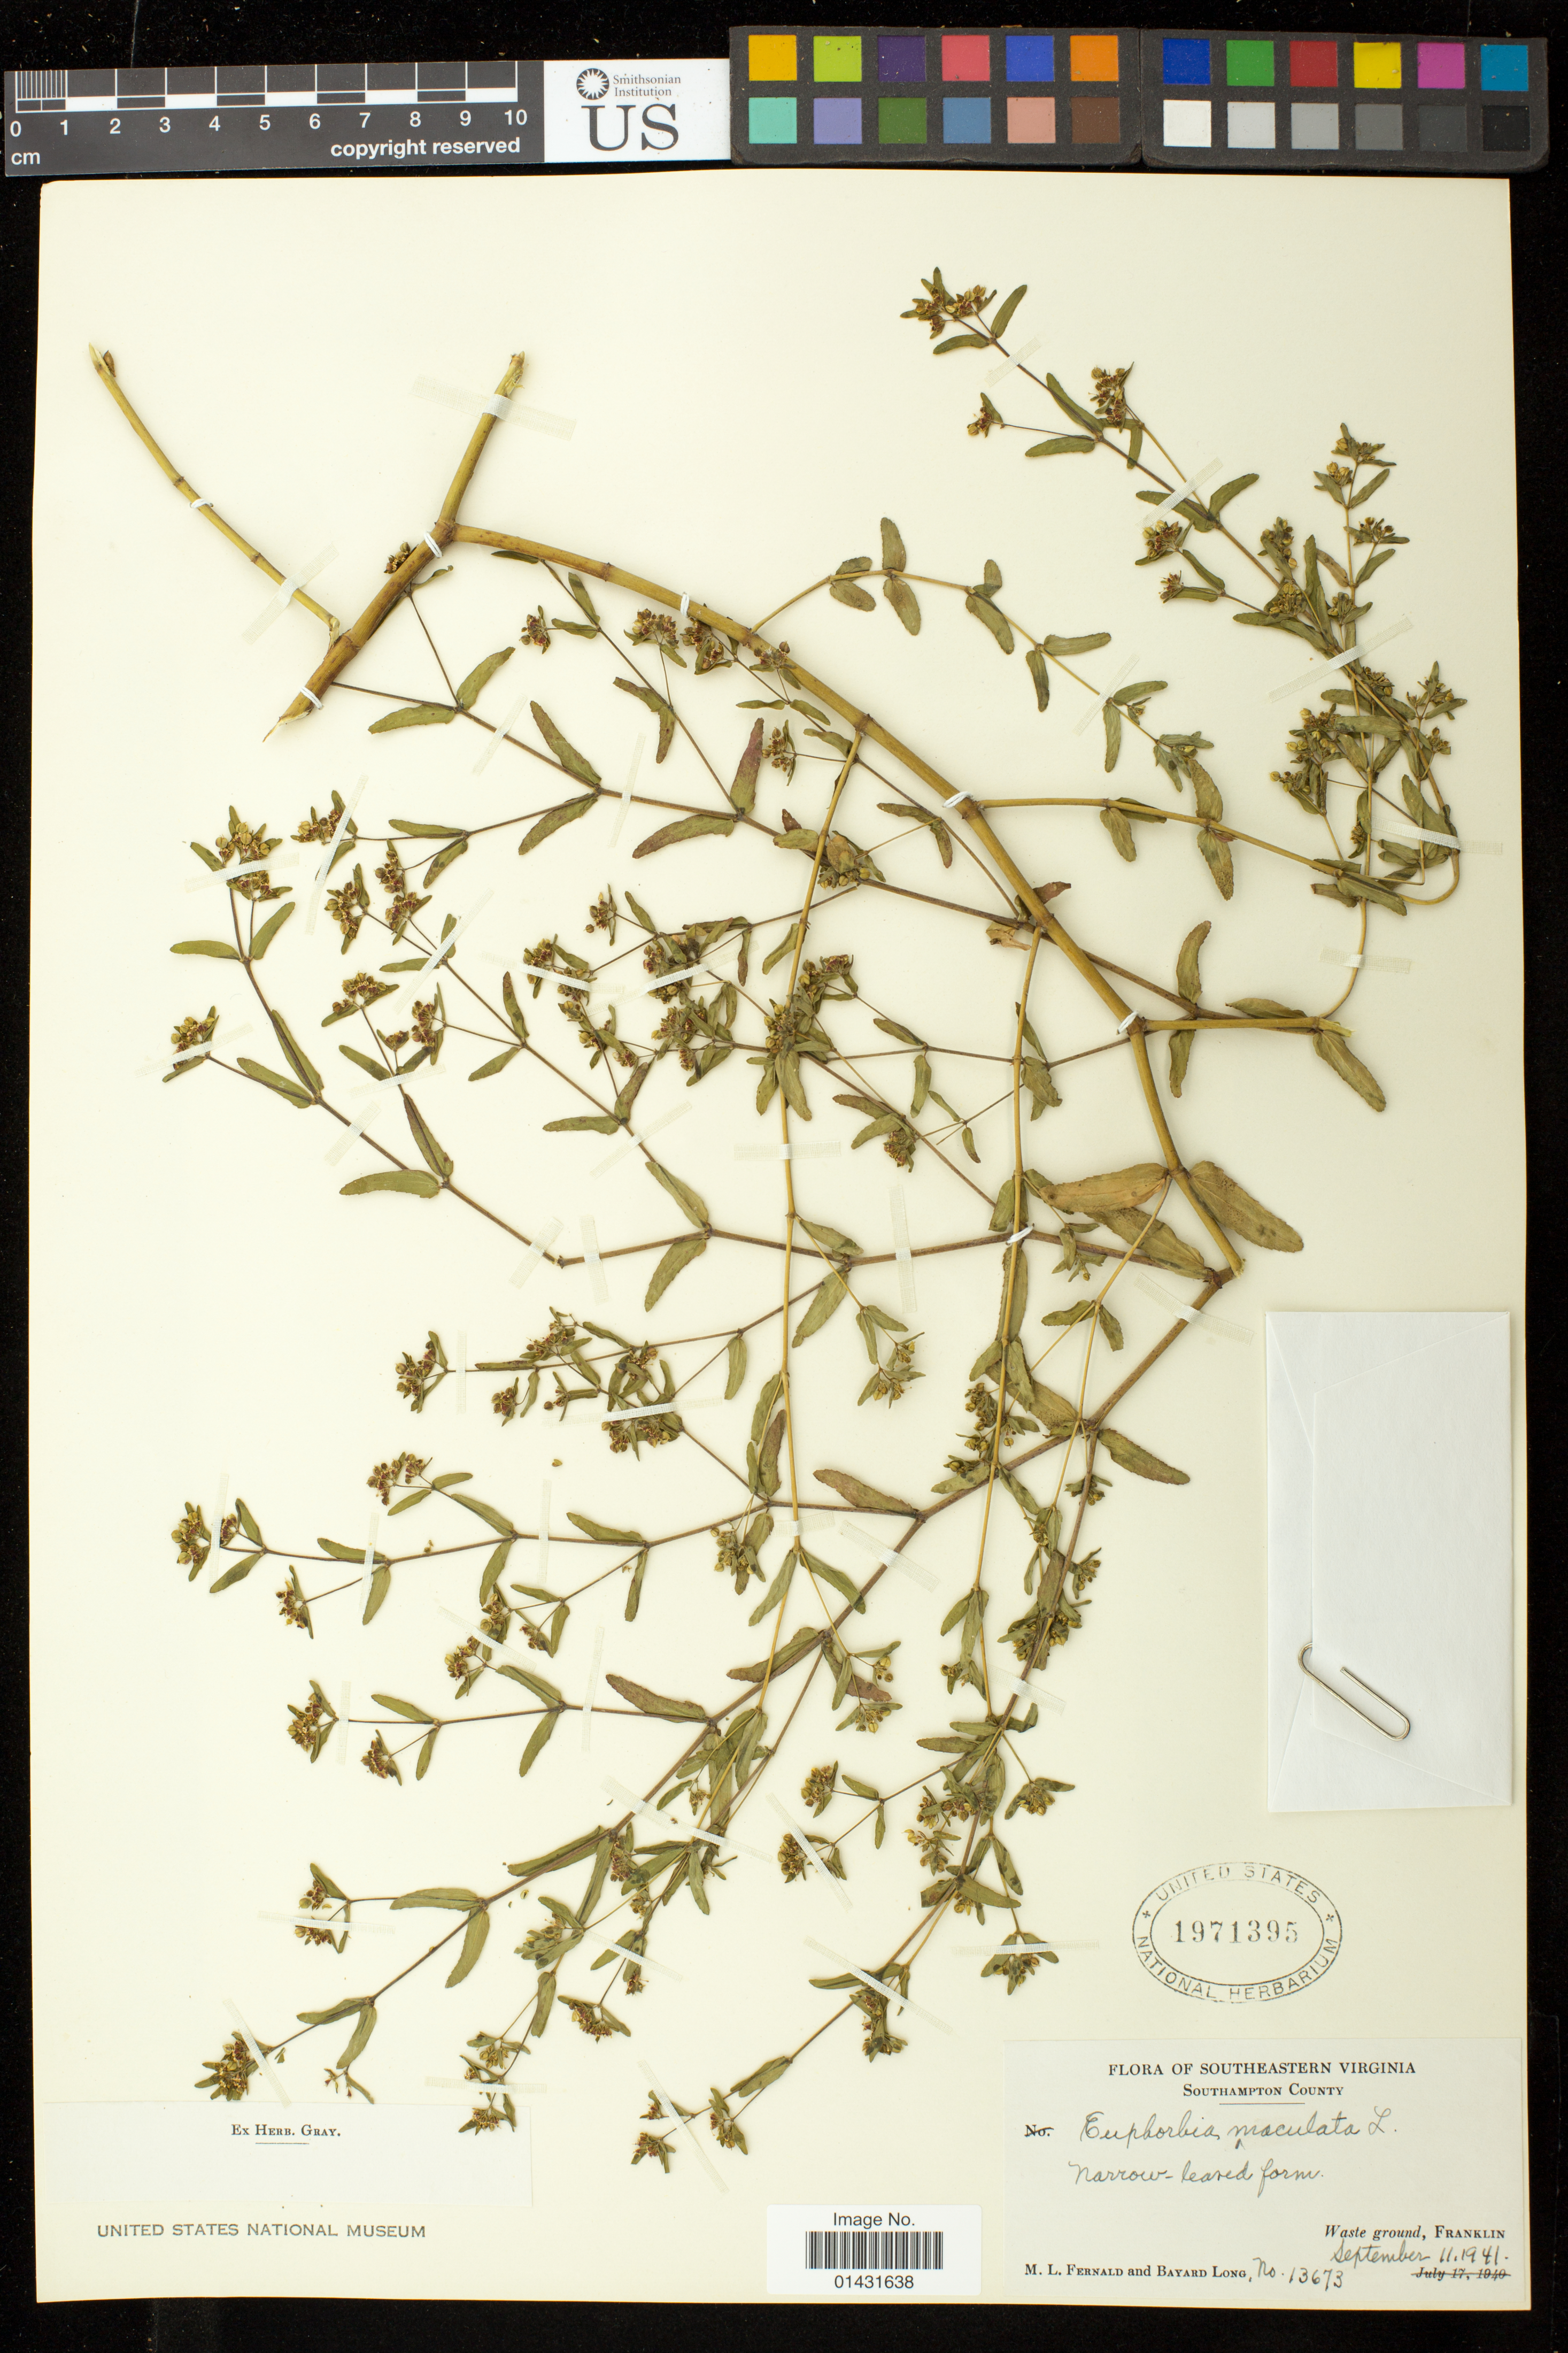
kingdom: Plantae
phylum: Tracheophyta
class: Magnoliopsida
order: Malpighiales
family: Euphorbiaceae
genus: Euphorbia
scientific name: Euphorbia hypericifolia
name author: L.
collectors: M. L. Fernald & B. Long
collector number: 13673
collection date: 1941-09-11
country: United States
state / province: Virginia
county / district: City of Franklin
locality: Waste ground, Franklin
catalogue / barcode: US 1971395